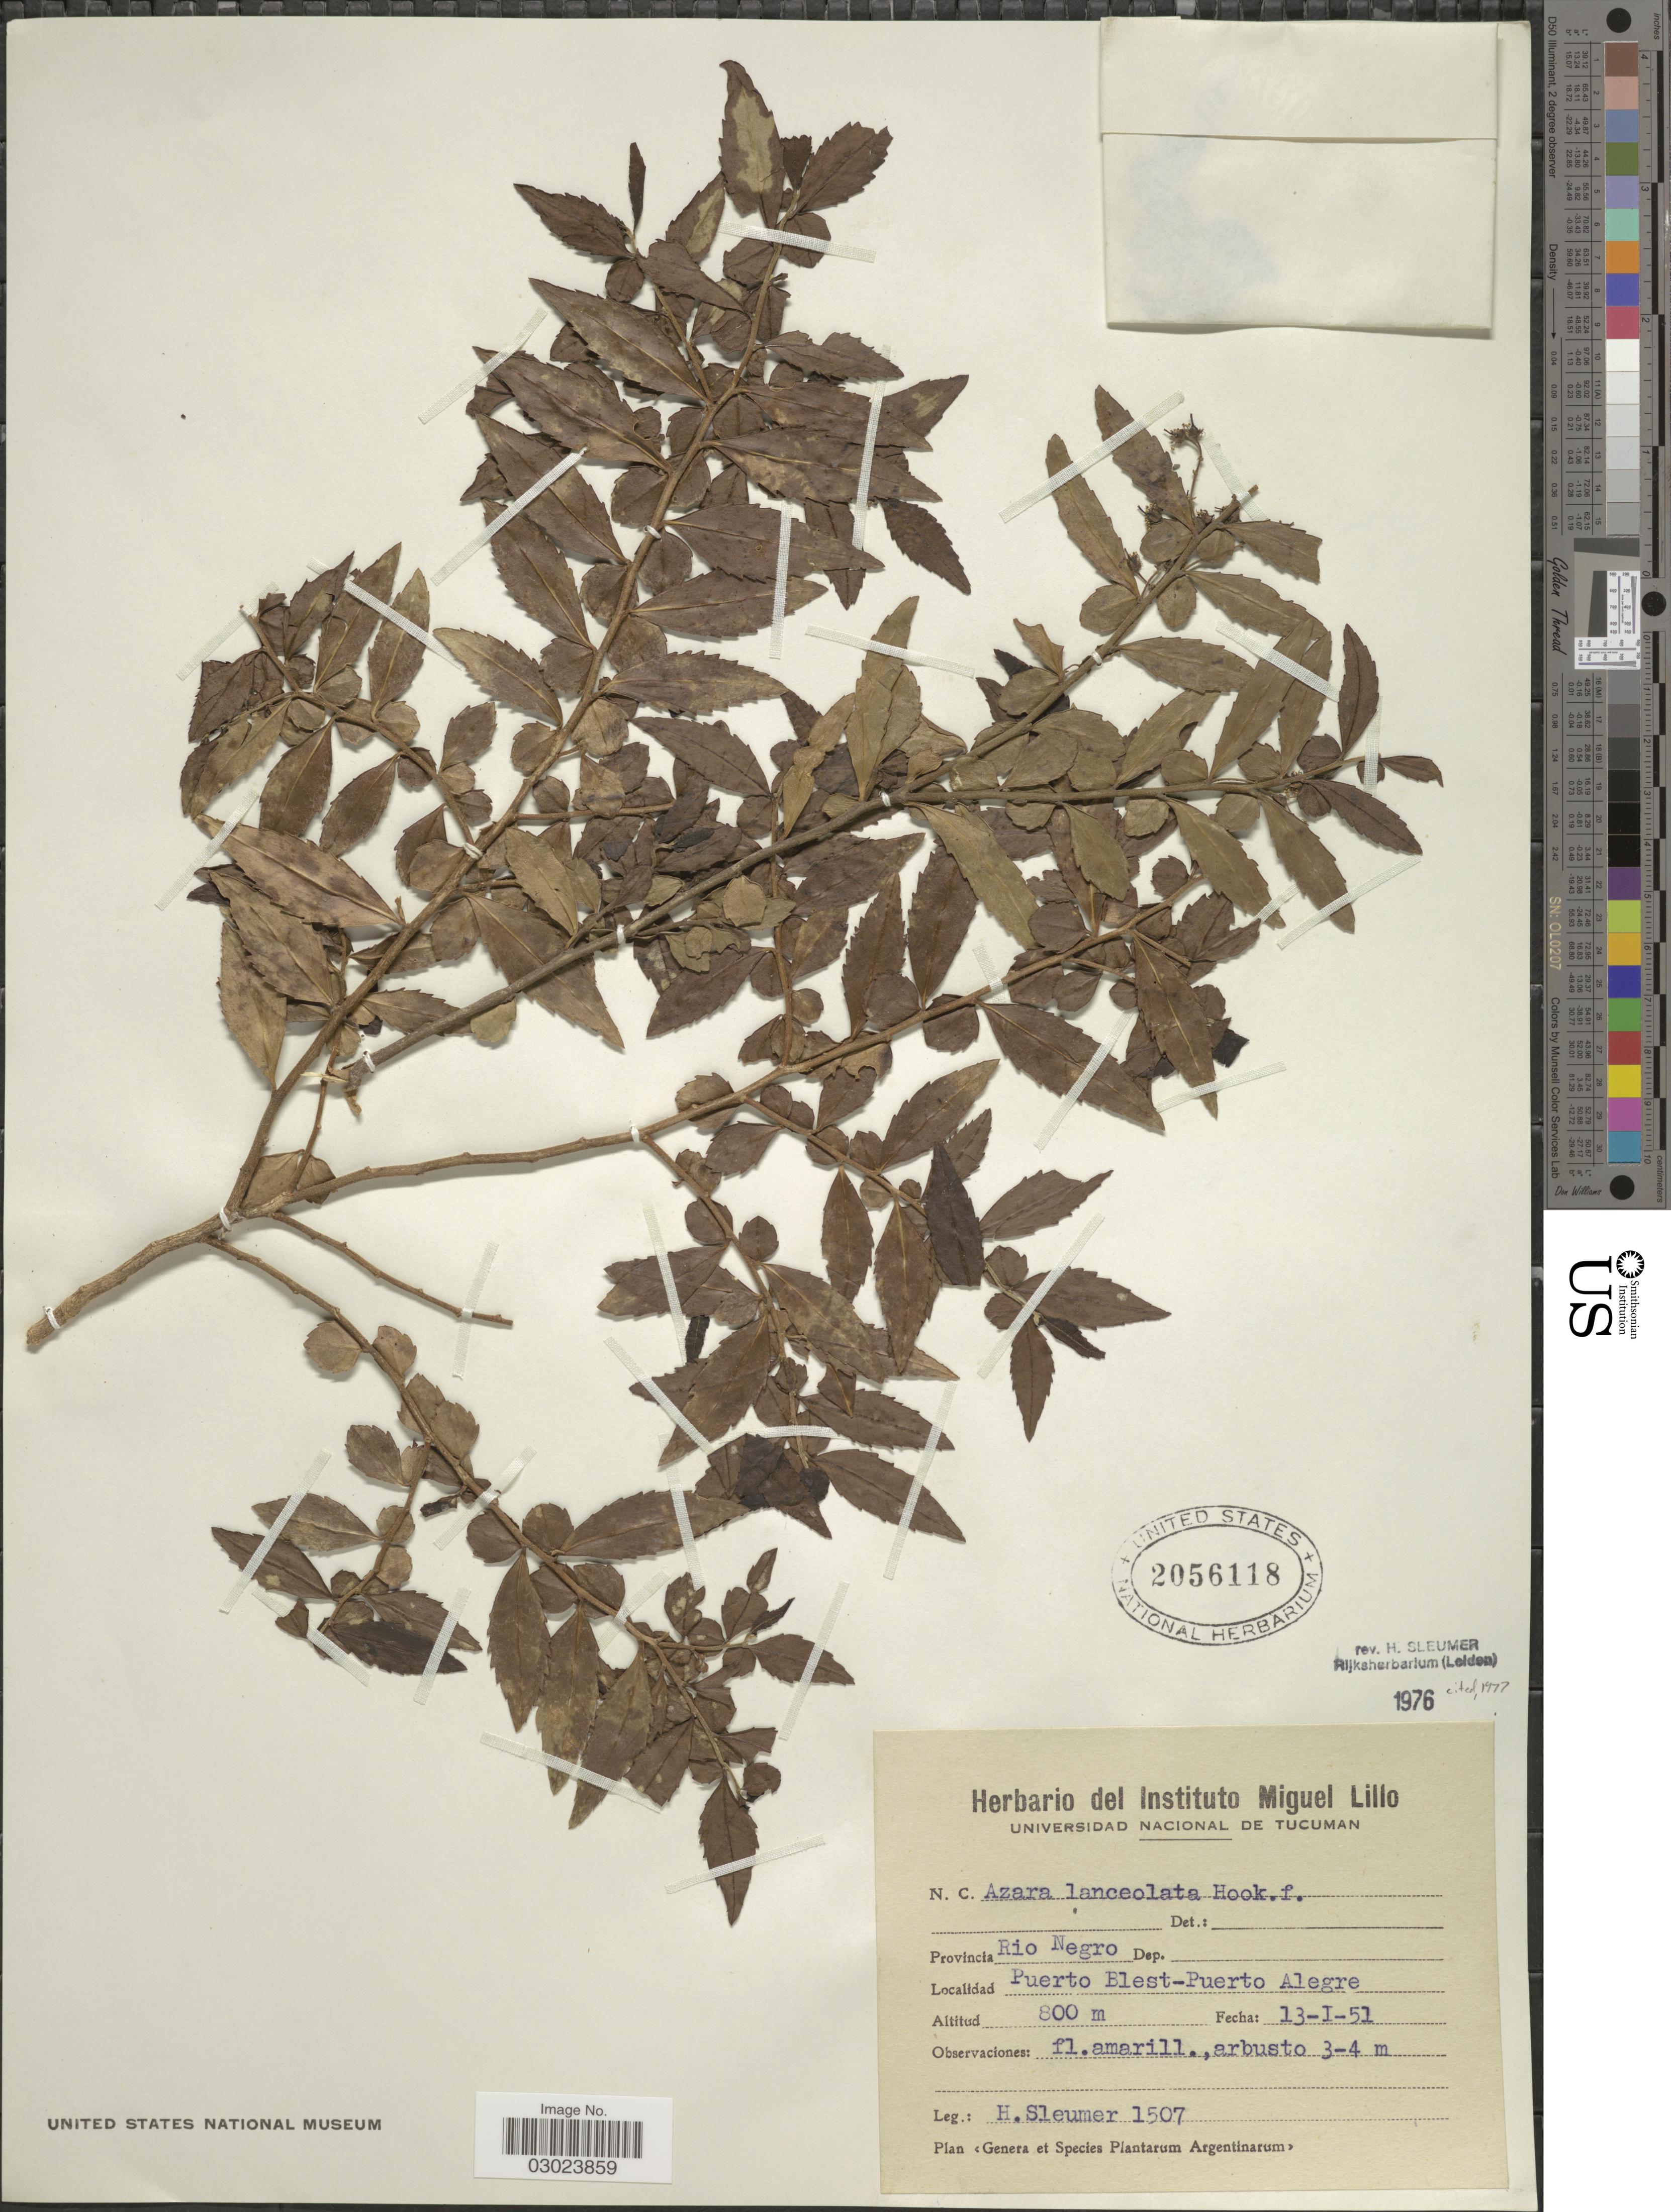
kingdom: Plantae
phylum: Tracheophyta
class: Magnoliopsida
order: Malpighiales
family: Salicaceae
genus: Azara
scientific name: Azara lanceolata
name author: Hook. f.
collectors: H. O. Sleumer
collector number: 1507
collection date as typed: Transcribed d/m/y: 13/1/51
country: Argentina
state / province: Rio Negro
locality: Puerto Blest-Puerto Alegre.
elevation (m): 800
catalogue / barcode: US 2056118